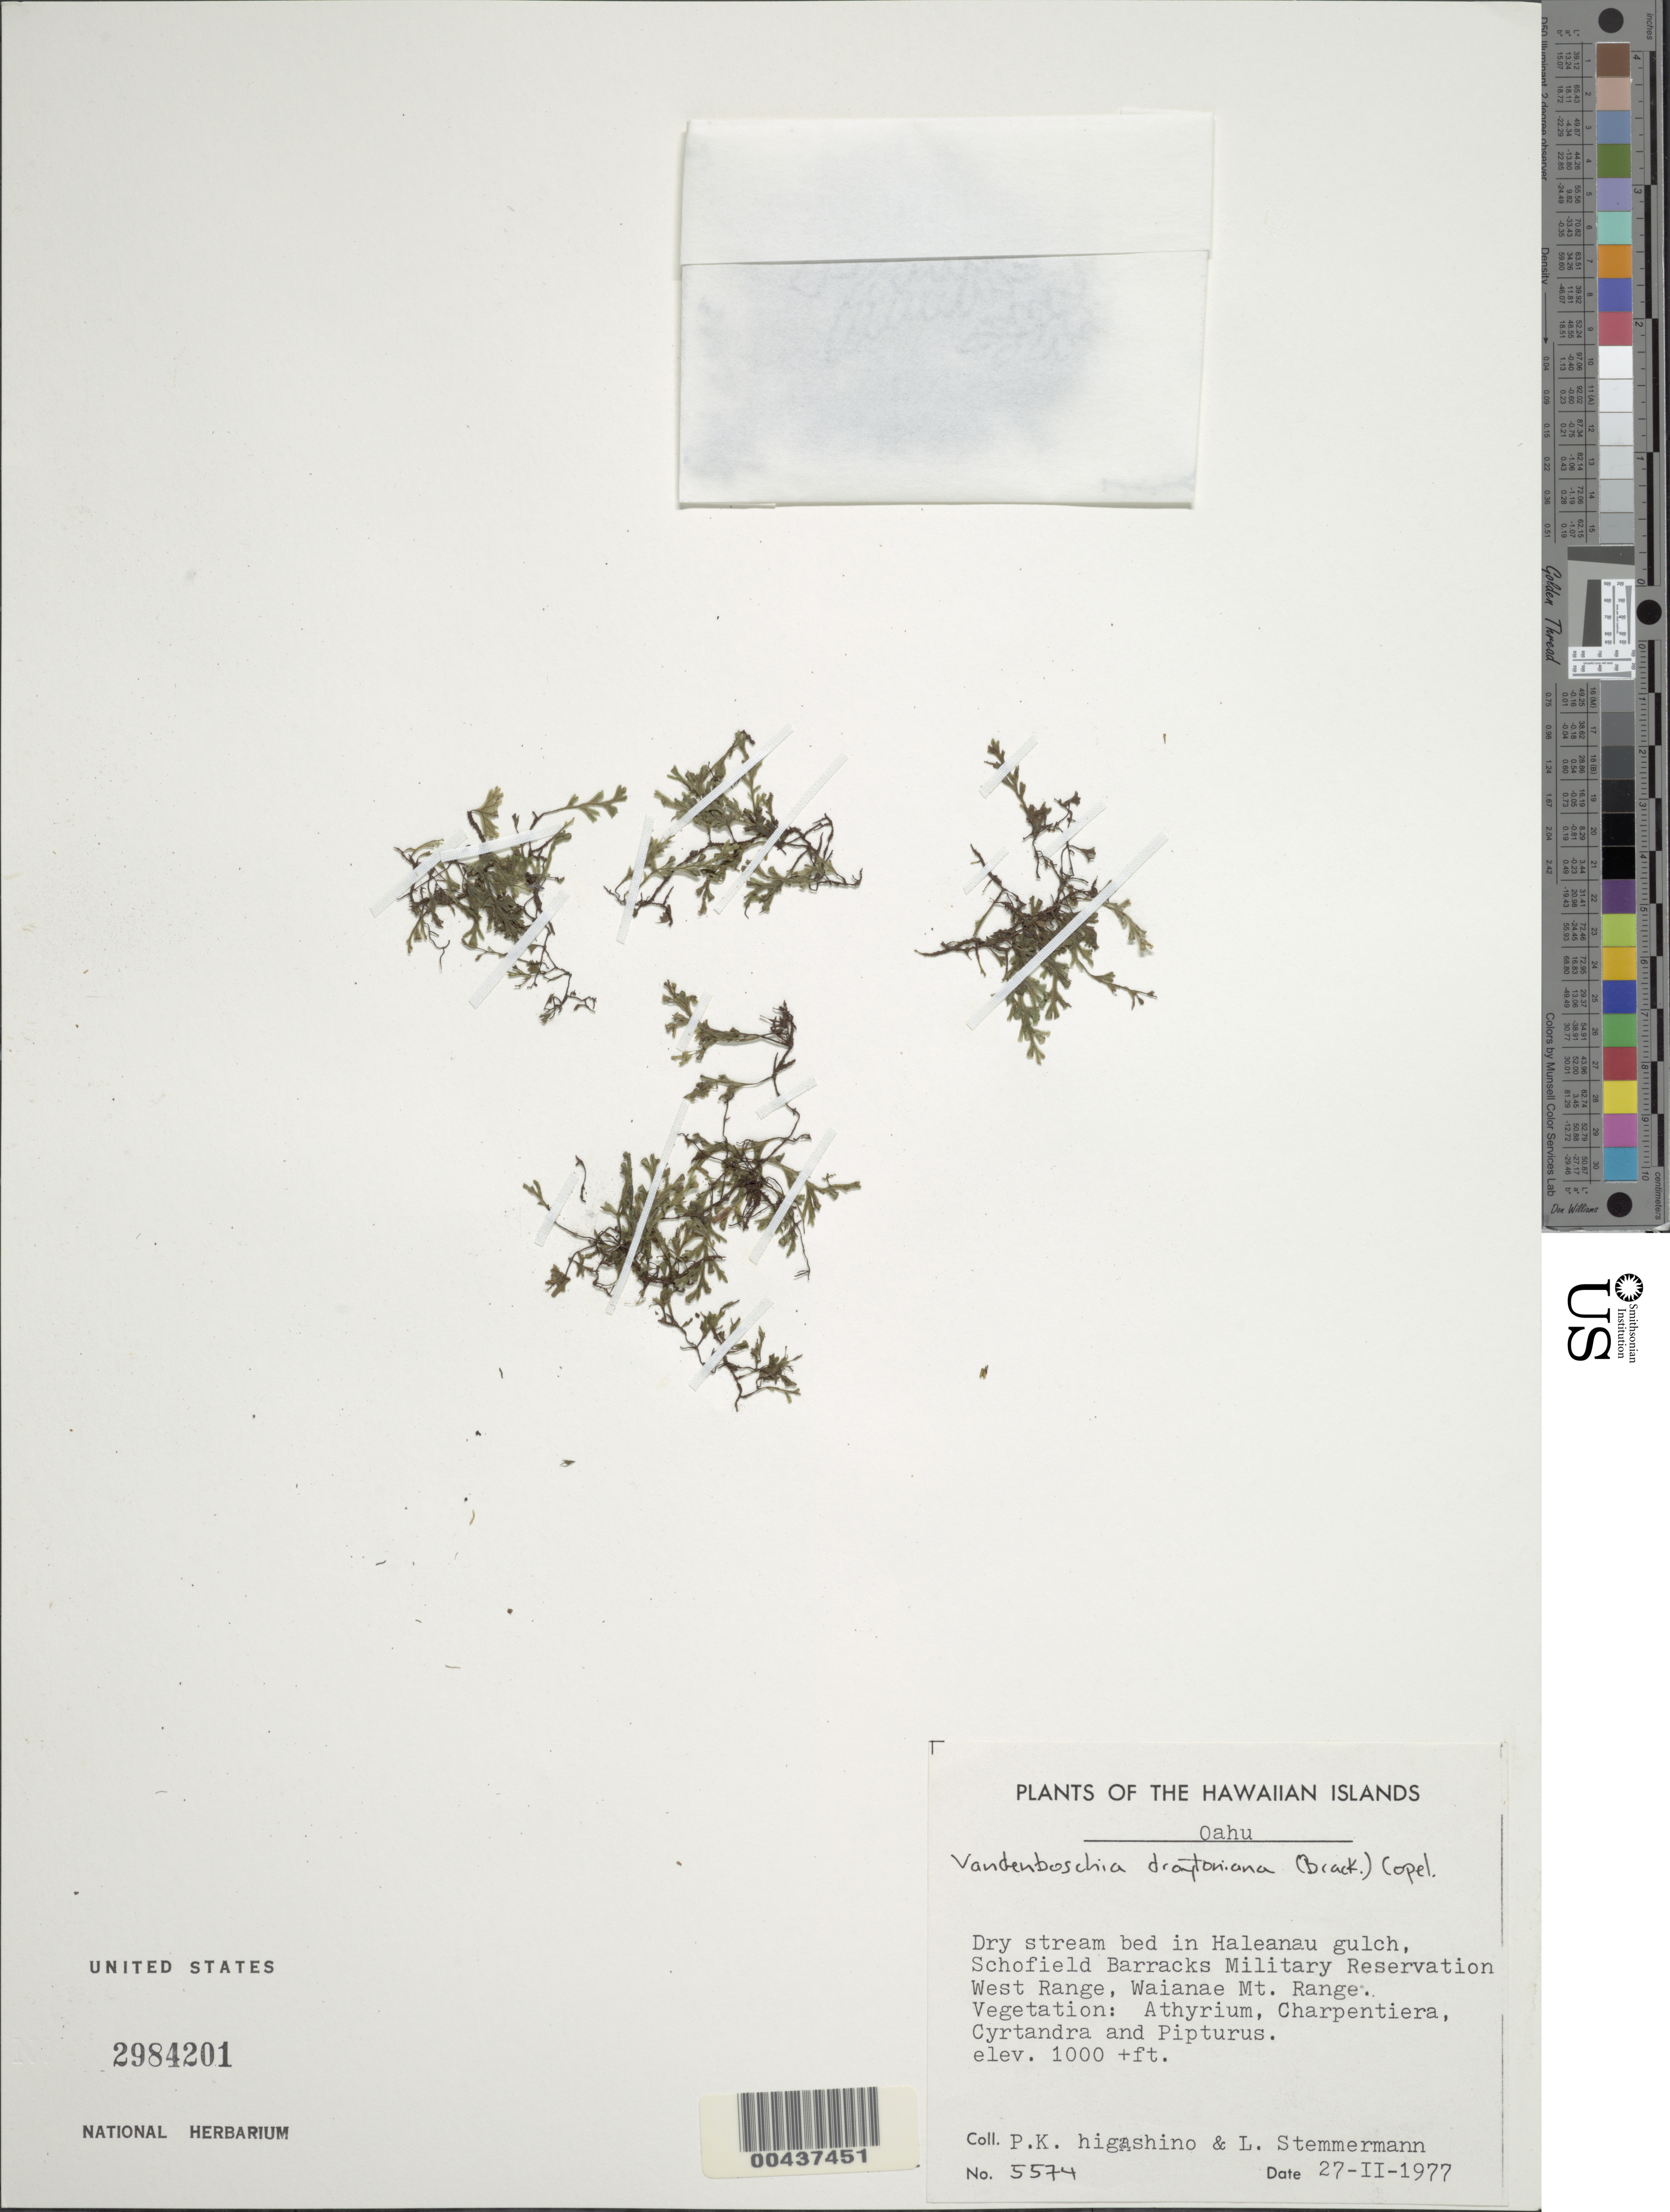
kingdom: Plantae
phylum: Tracheophyta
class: Polypodiopsida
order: Hymenophyllales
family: Hymenophyllaceae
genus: Crepidomanes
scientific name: Crepidomanes draytonianum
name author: (Brack.) Ebihara & K. Iwats.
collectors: P. Higashino & L. Stemmermann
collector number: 5574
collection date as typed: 27 Feb 1977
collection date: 1977-02-27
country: United States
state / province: Hawaii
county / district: Honolulu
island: Oahu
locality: Haleanau gulch, Schofield Barracks Military Reservation W Range, Waianae Mt. Range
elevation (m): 305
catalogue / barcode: US 2984201